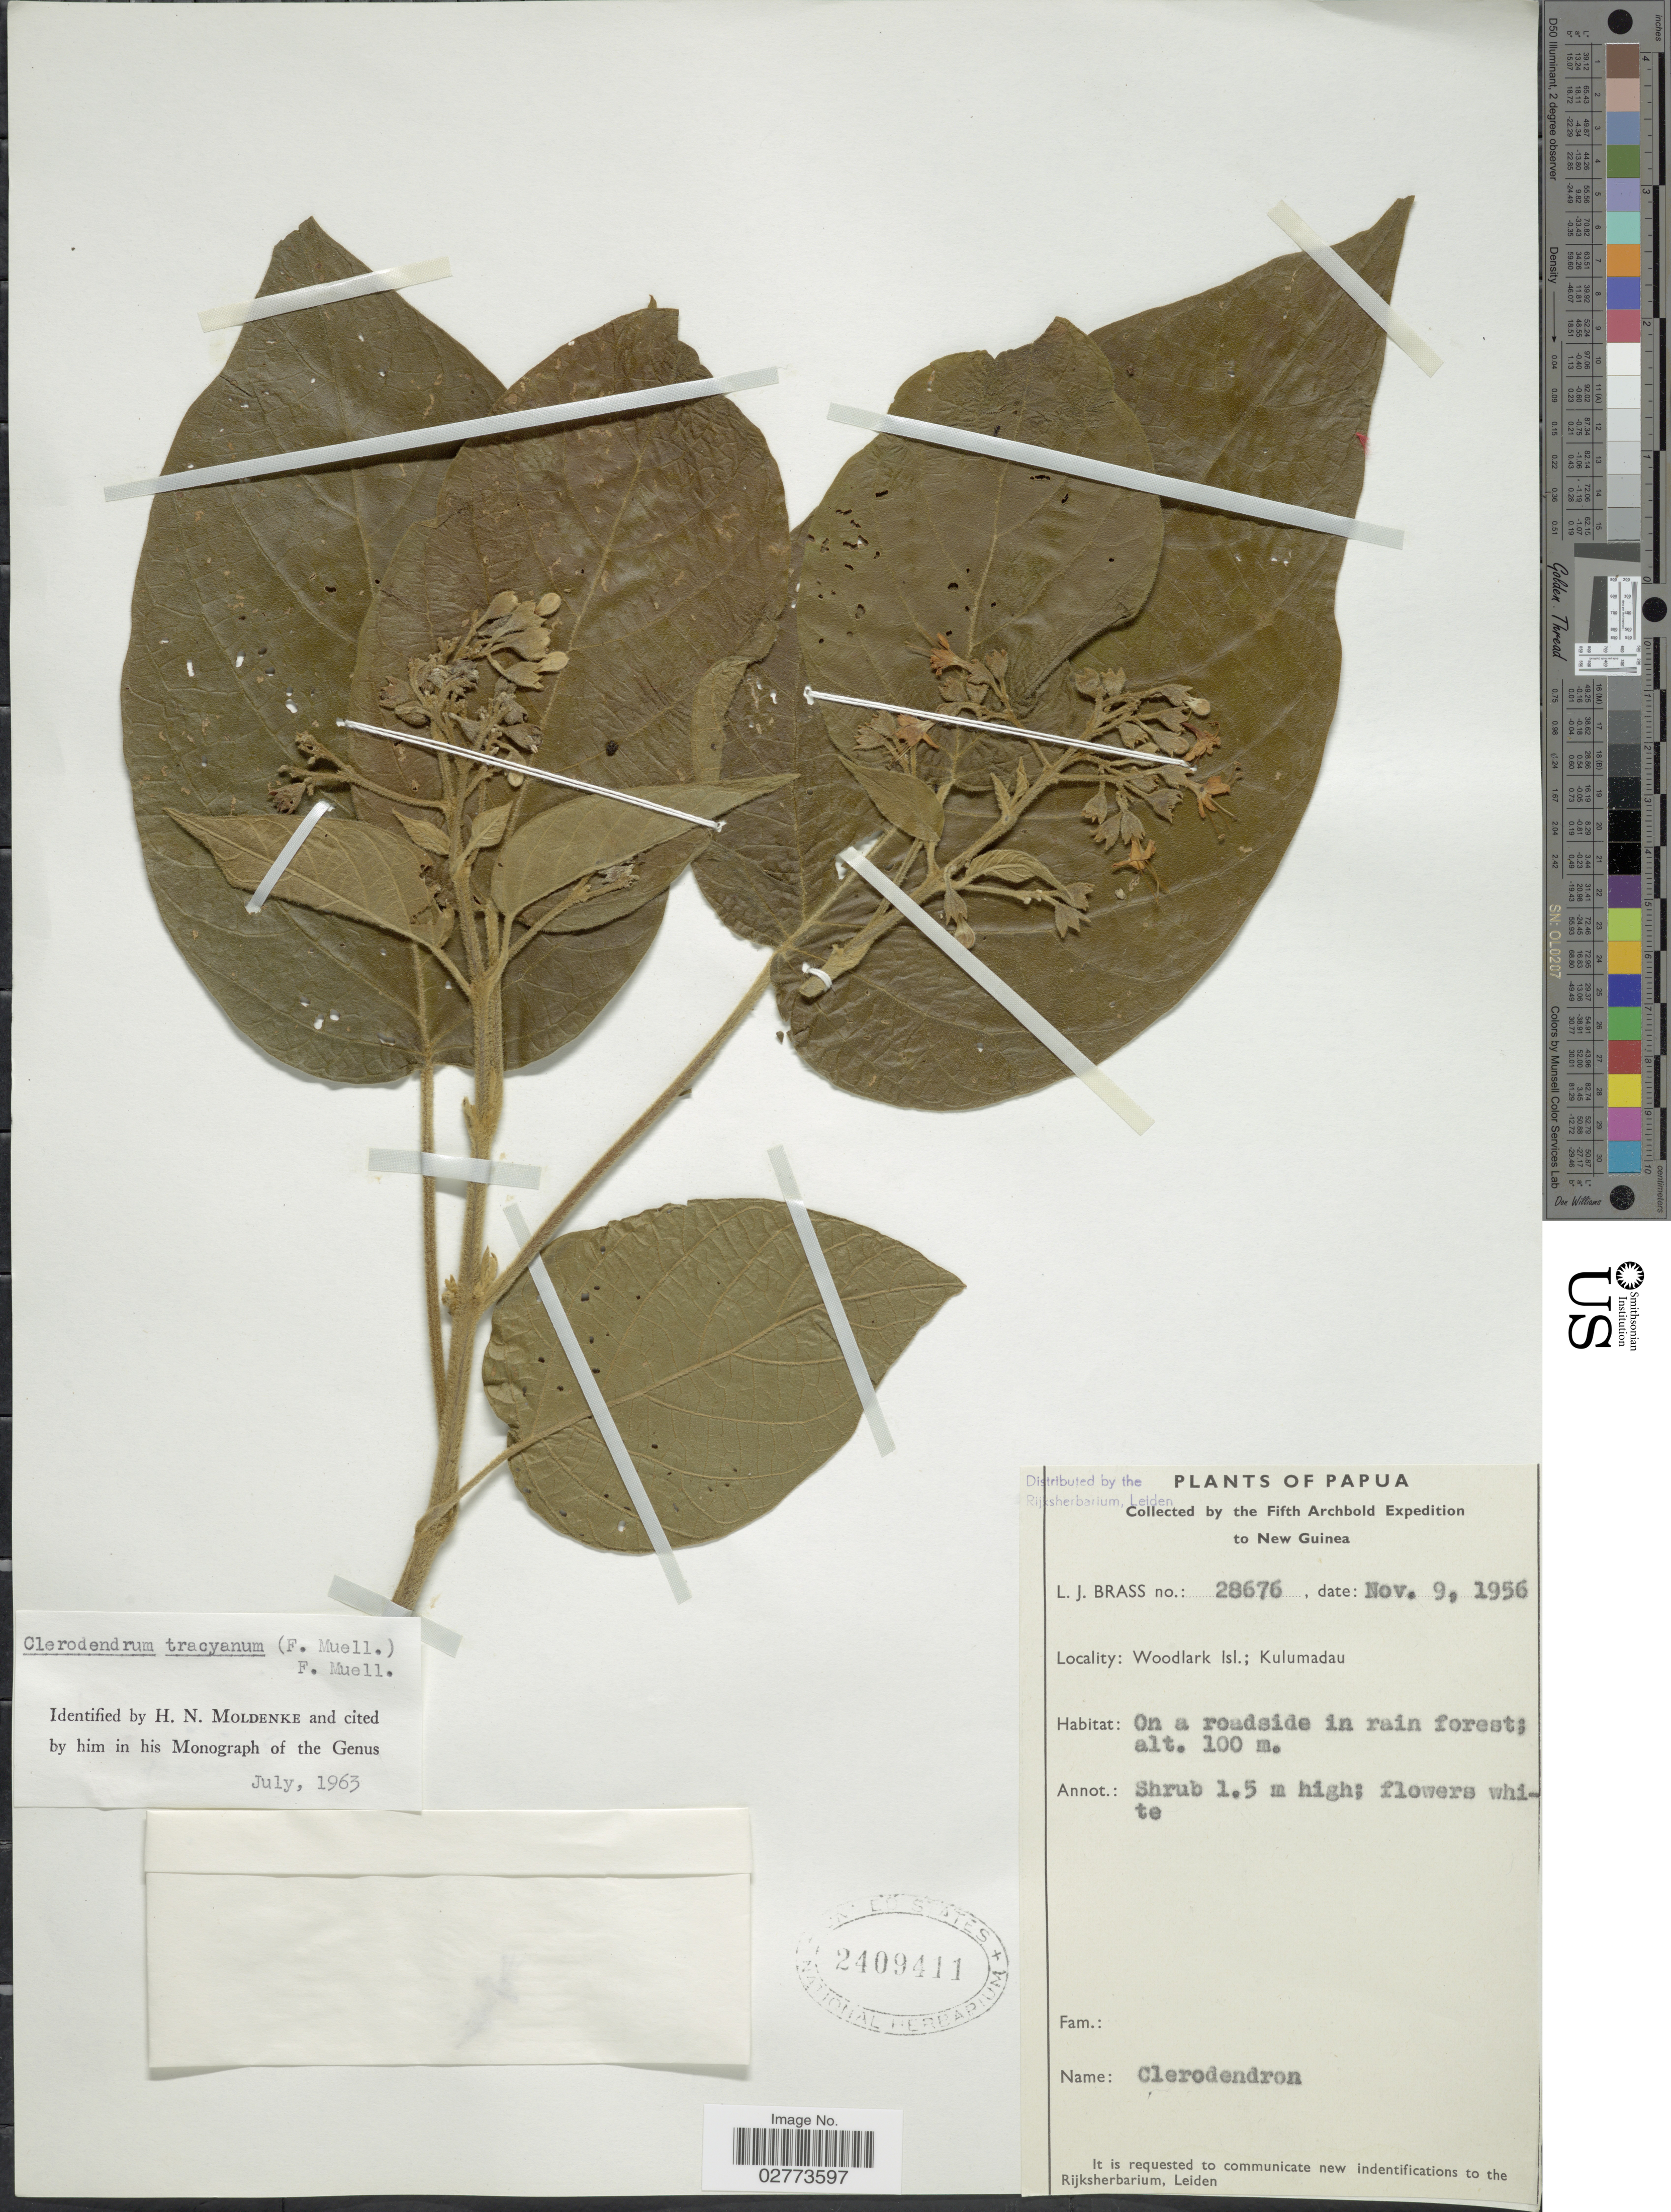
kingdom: Plantae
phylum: Tracheophyta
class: Magnoliopsida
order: Lamiales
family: Lamiaceae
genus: Clerodendrum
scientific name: Clerodendrum tracyanum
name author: (F. Muell.) Benth.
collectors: L. J. Brass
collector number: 28676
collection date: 1956-11-09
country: Papua New Guinea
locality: Papua. New Guinea. Woodlark Isl.; Kulumadau.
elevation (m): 100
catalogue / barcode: US 2409411